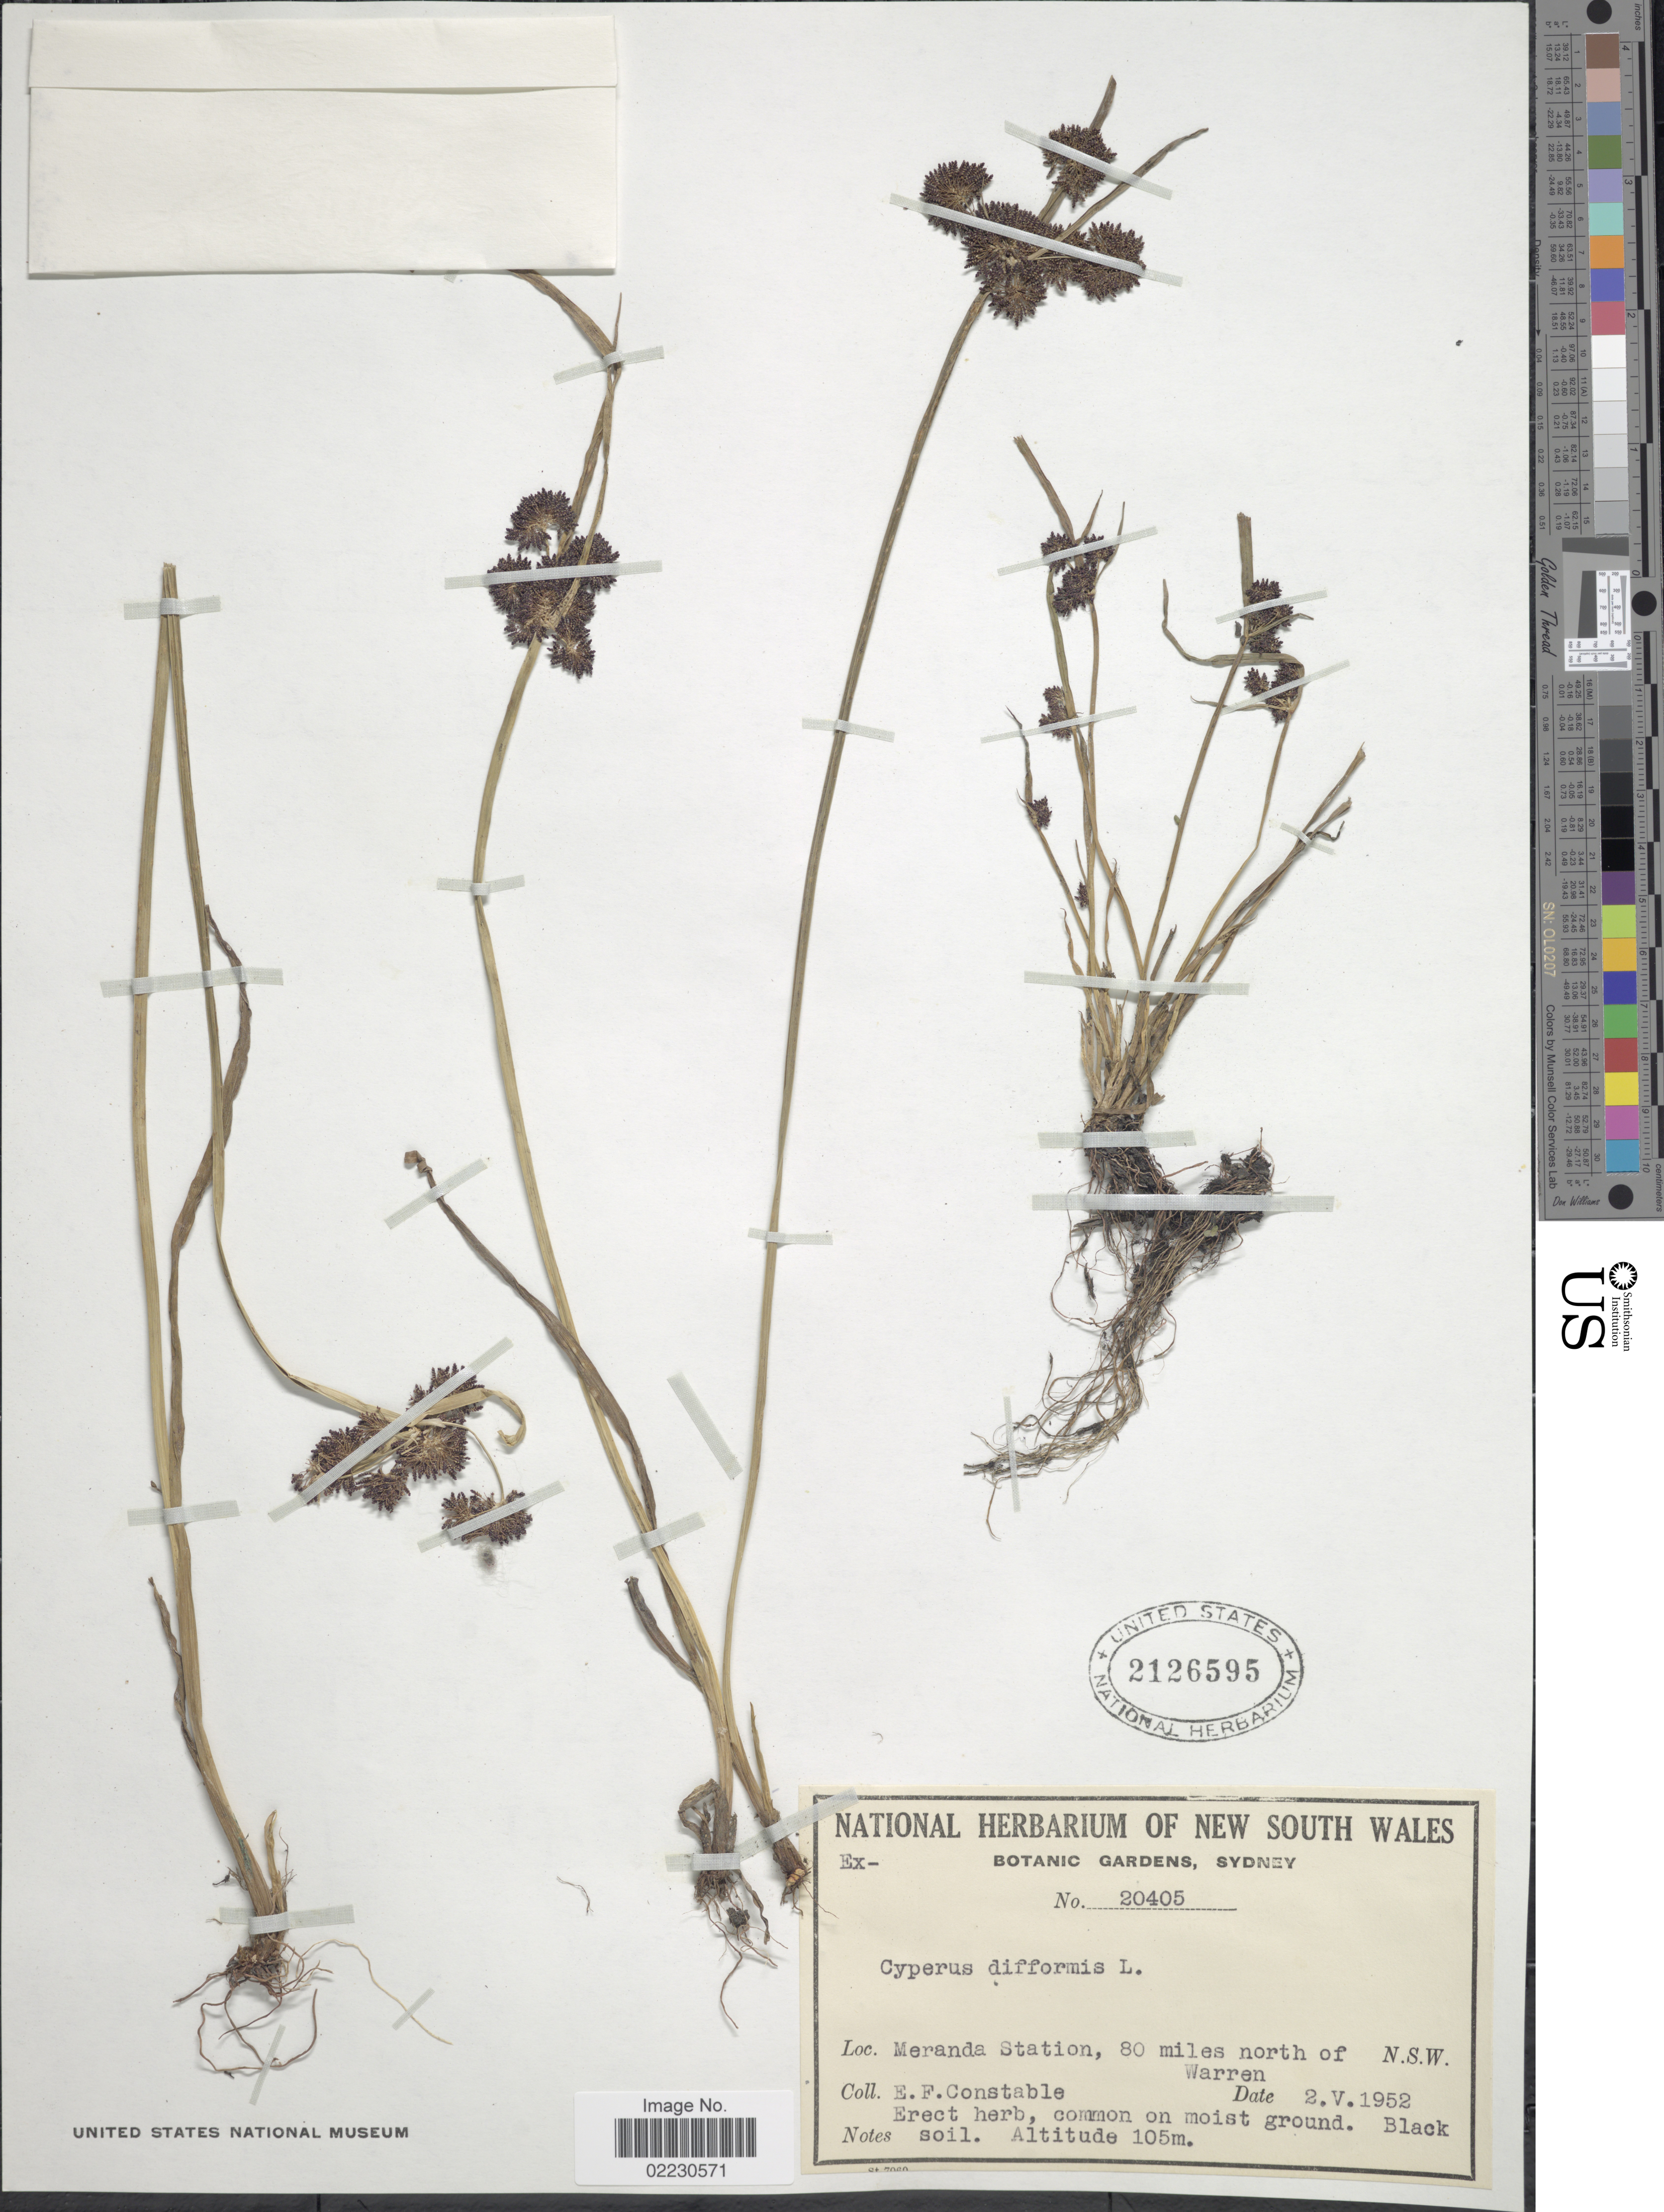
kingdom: Plantae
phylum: Tracheophyta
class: Liliopsida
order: Poales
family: Cyperaceae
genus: Cyperus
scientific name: Cyperus difformis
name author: L.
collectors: E. F. Constable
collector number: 20405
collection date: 1952-05-02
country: Australia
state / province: New South Wales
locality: Meranda Station, 80 miles north of Warren. N.S.W.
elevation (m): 105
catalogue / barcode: US 2126595